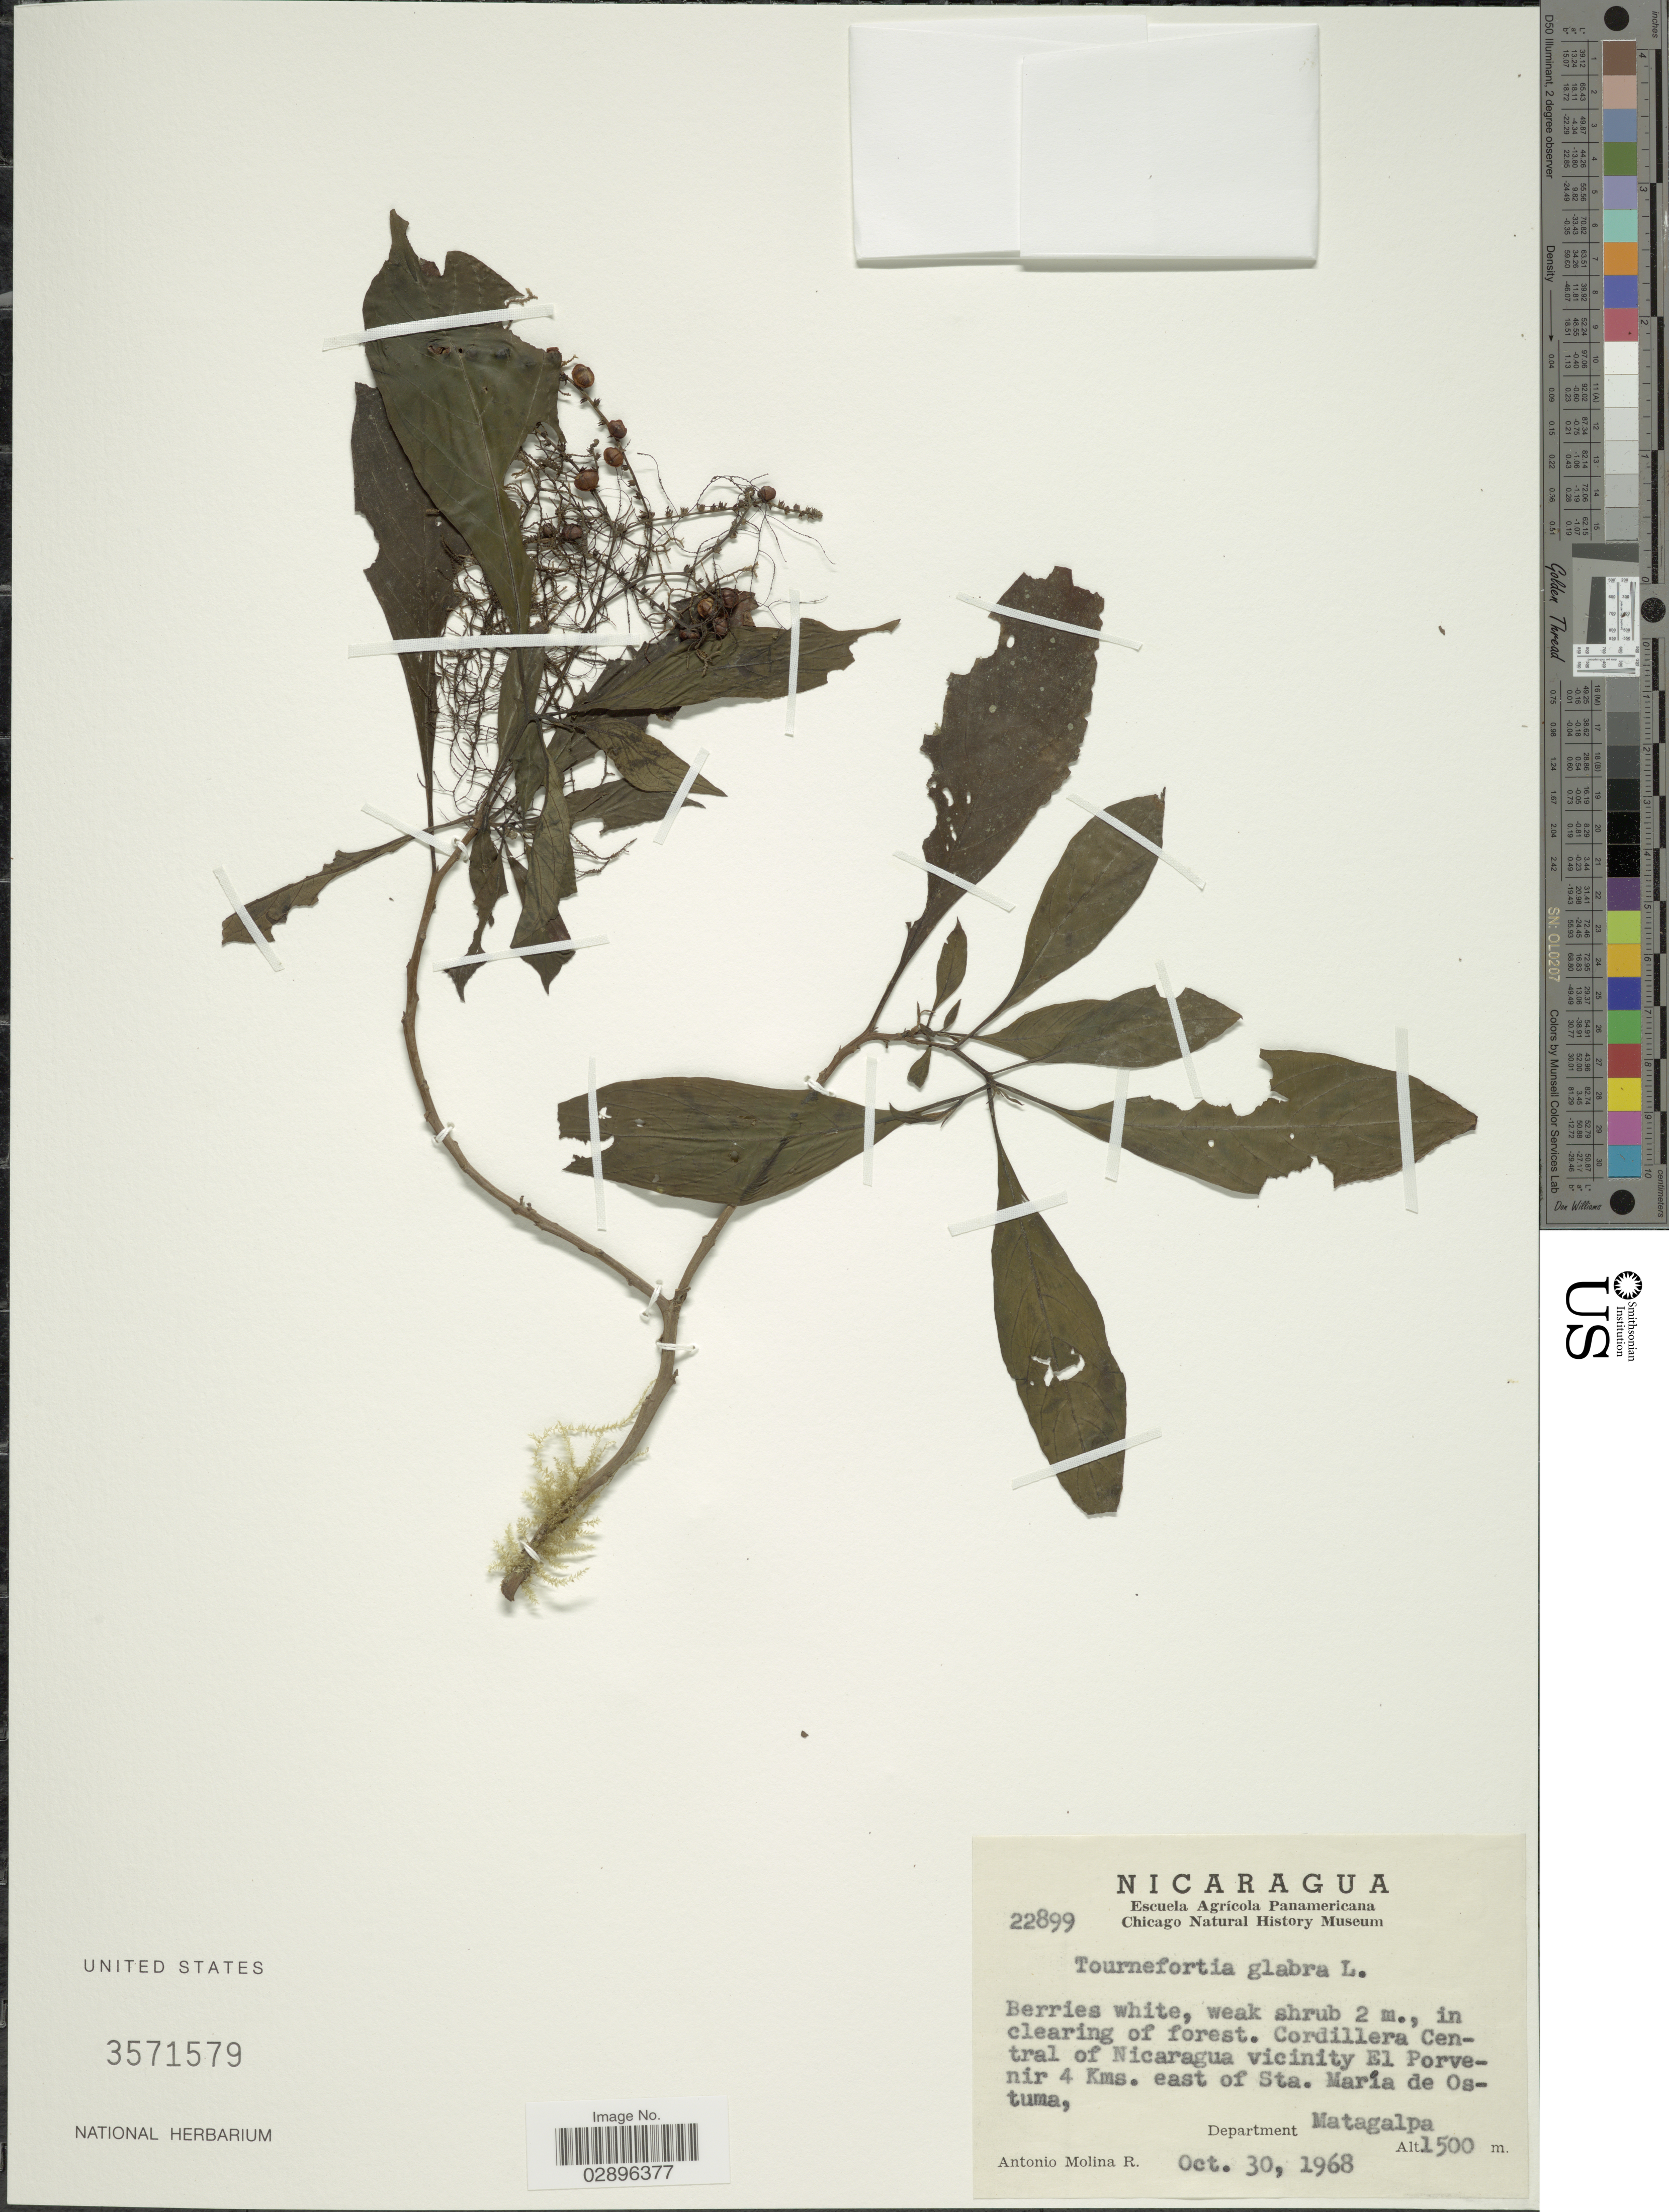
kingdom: Plantae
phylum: Tracheophyta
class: Magnoliopsida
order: Boraginales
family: Heliotropiaceae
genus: Tournefortia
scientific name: Tournefortia glabra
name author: L.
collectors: A. Molina R.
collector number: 22899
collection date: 1968-10-30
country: Nicaragua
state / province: Matagalpa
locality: Cordillera Central of Nicaragua vicinity of El Porvenir 4 Kms. east of Sta. María de Ostuma, Department Matagalpa.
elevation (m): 1500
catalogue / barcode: US 3571579